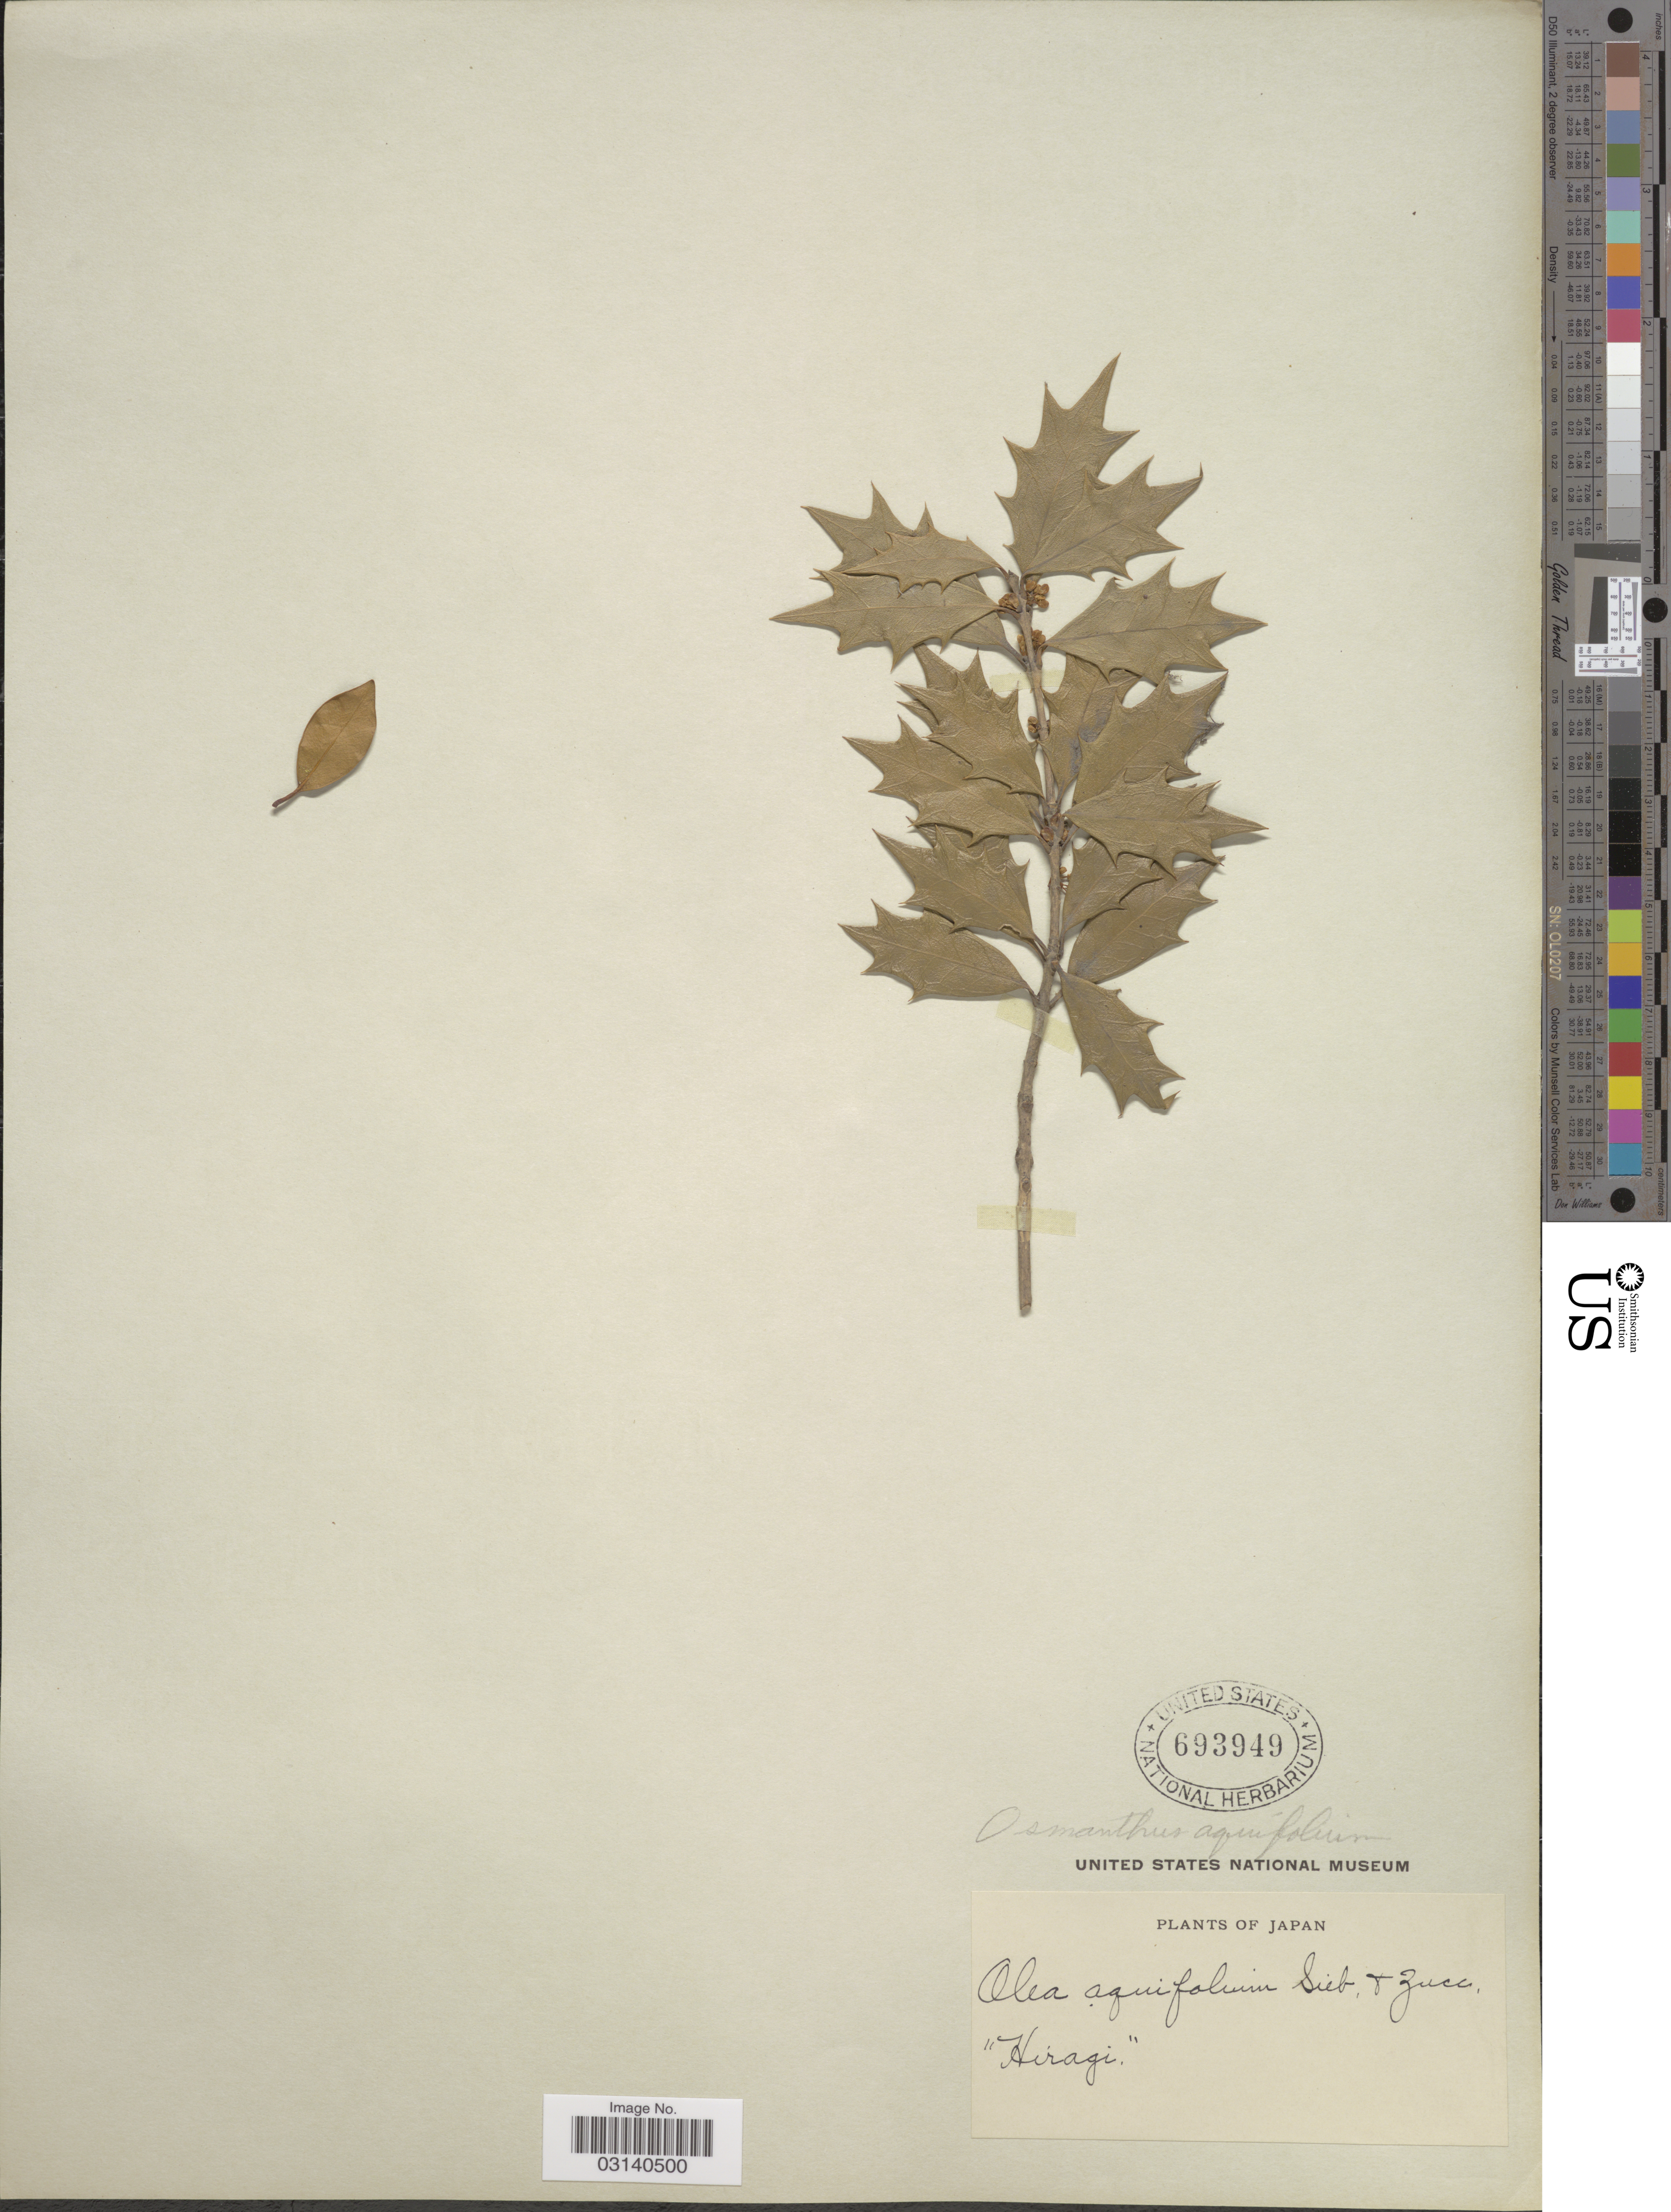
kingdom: Plantae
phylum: Tracheophyta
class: Magnoliopsida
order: Lamiales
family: Oleaceae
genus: Osmanthus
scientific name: Osmanthus aquifolium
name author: (Siebold & Zucc.) J. Dix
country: Japan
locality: Hiragi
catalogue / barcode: US 693949